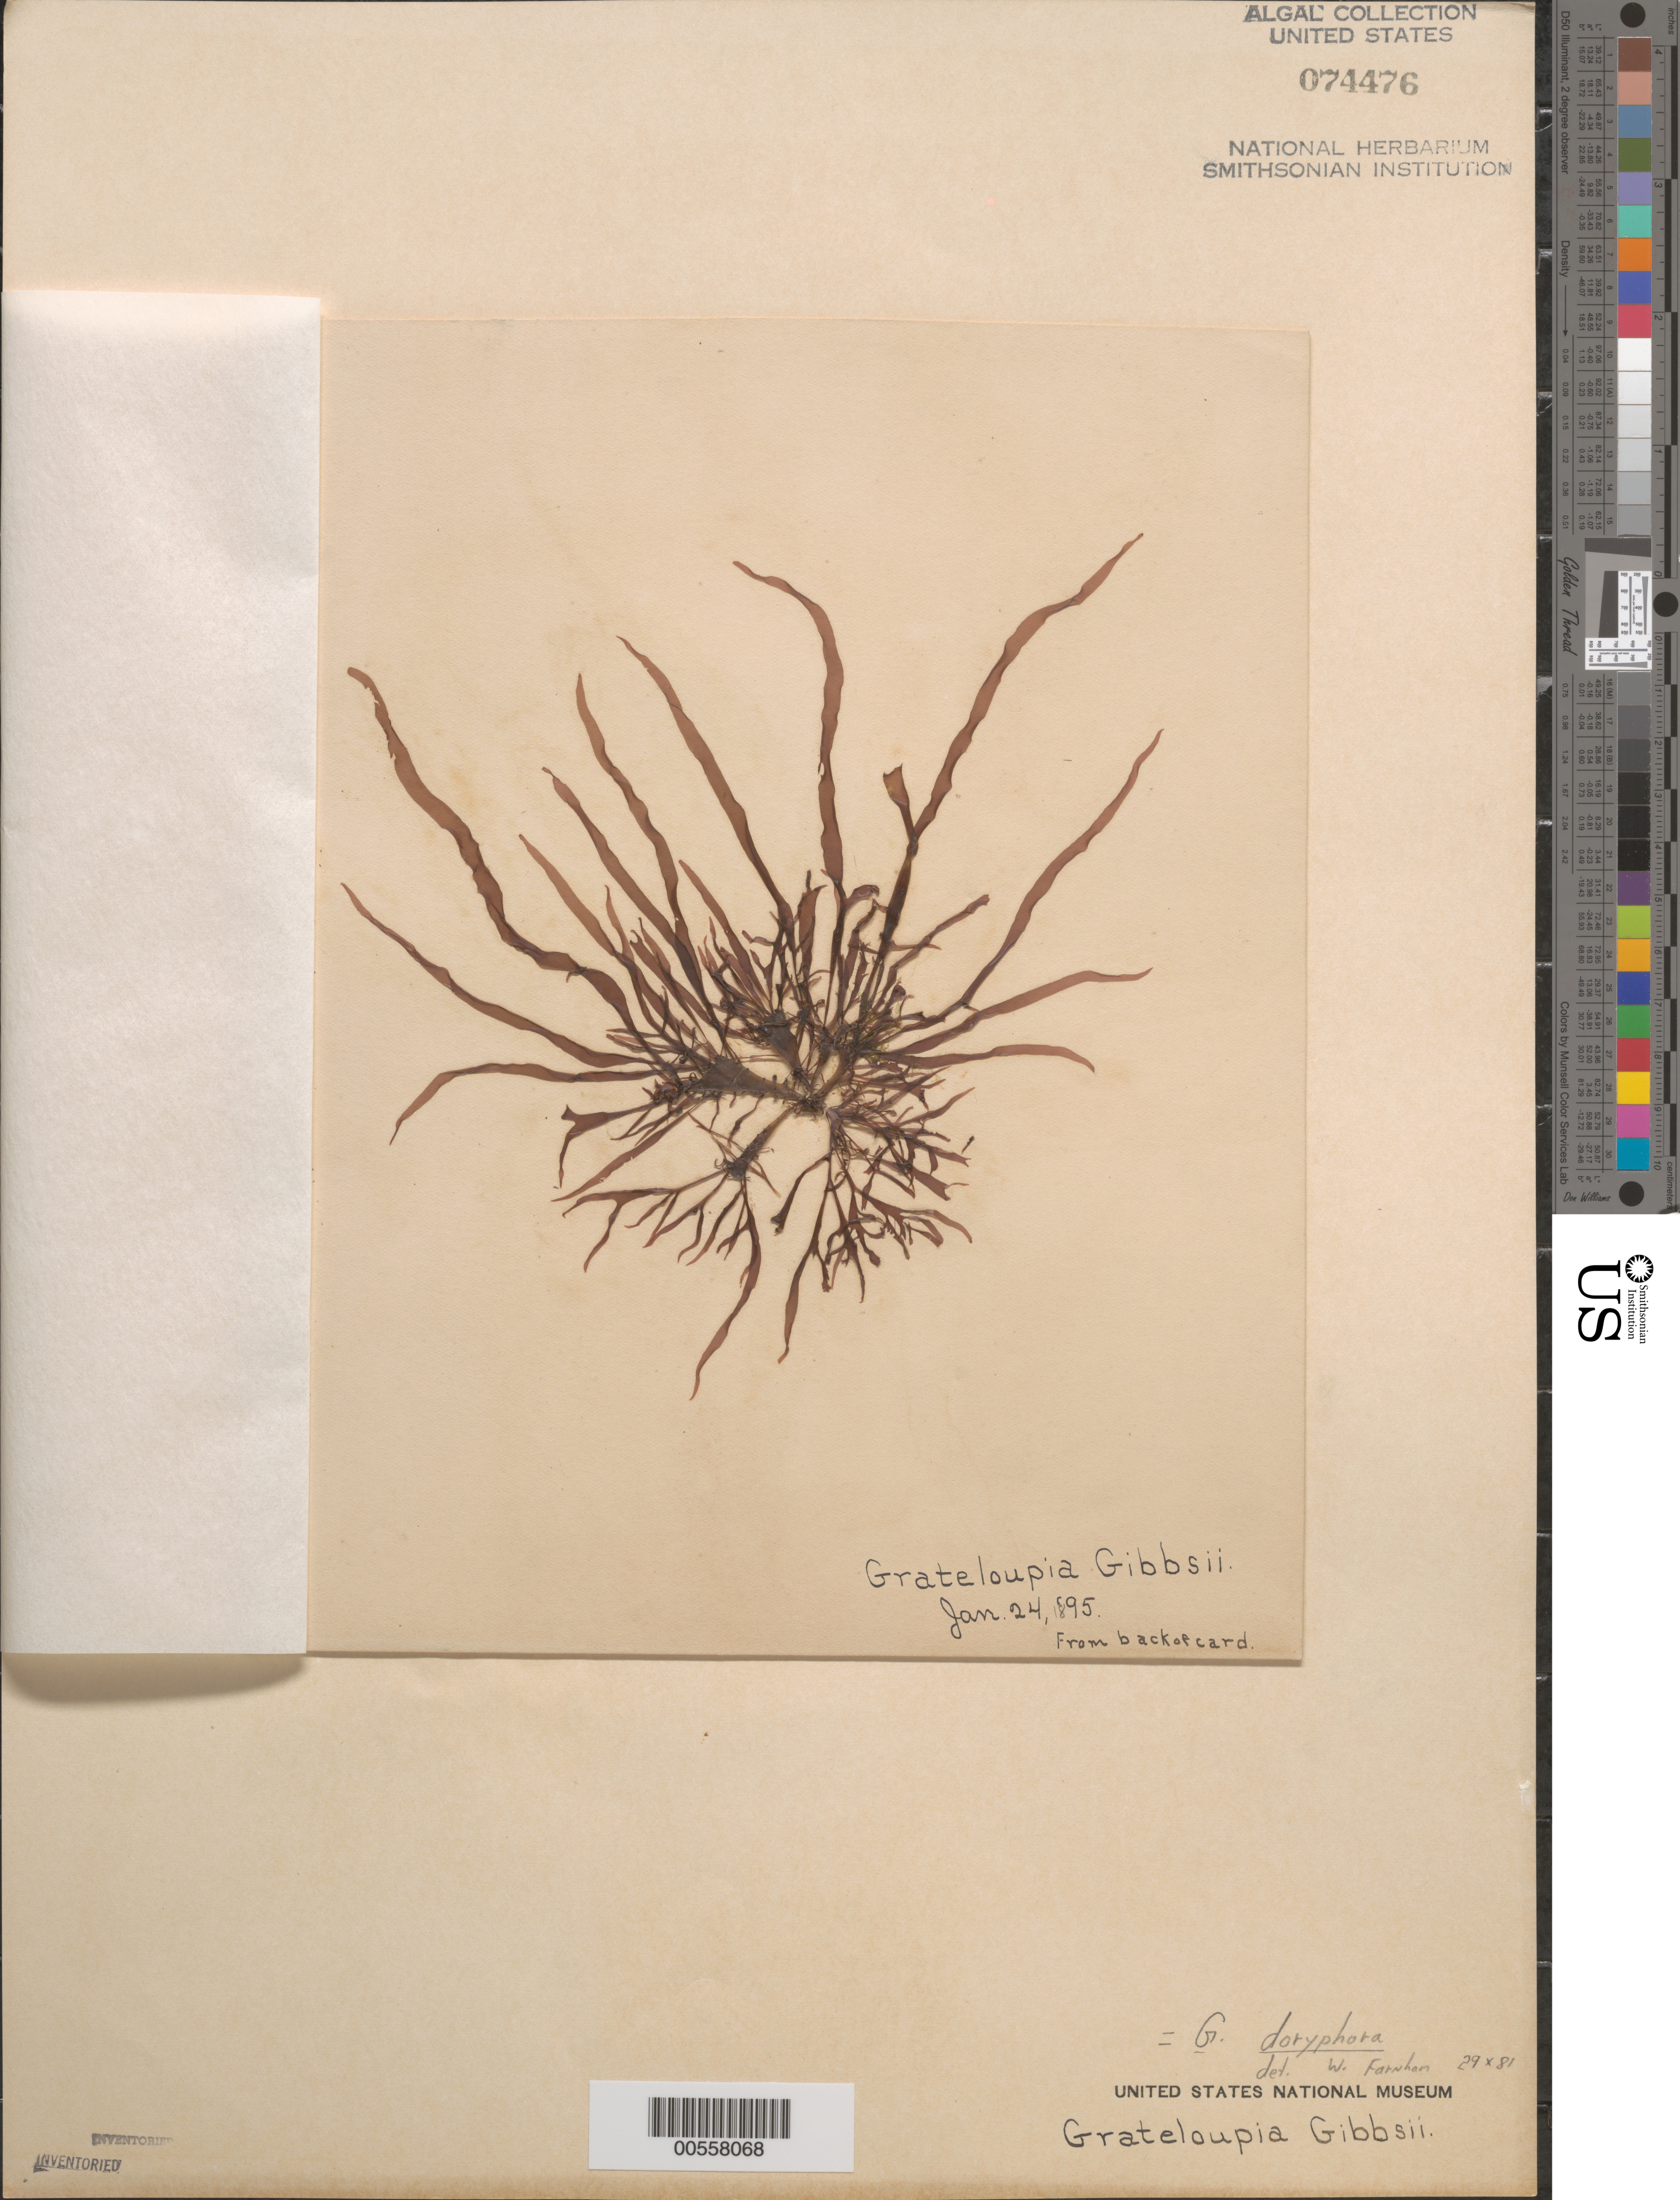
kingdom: Plantae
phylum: Rhodophyta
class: Florideophyceae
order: Halymeniales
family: Halymeniaceae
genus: Grateloupia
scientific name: Grateloupia doryphora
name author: (Mont.) Howe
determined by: Farnham, W. F.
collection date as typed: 24 Jan 1895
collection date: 1895-01-24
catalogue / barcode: US 74476